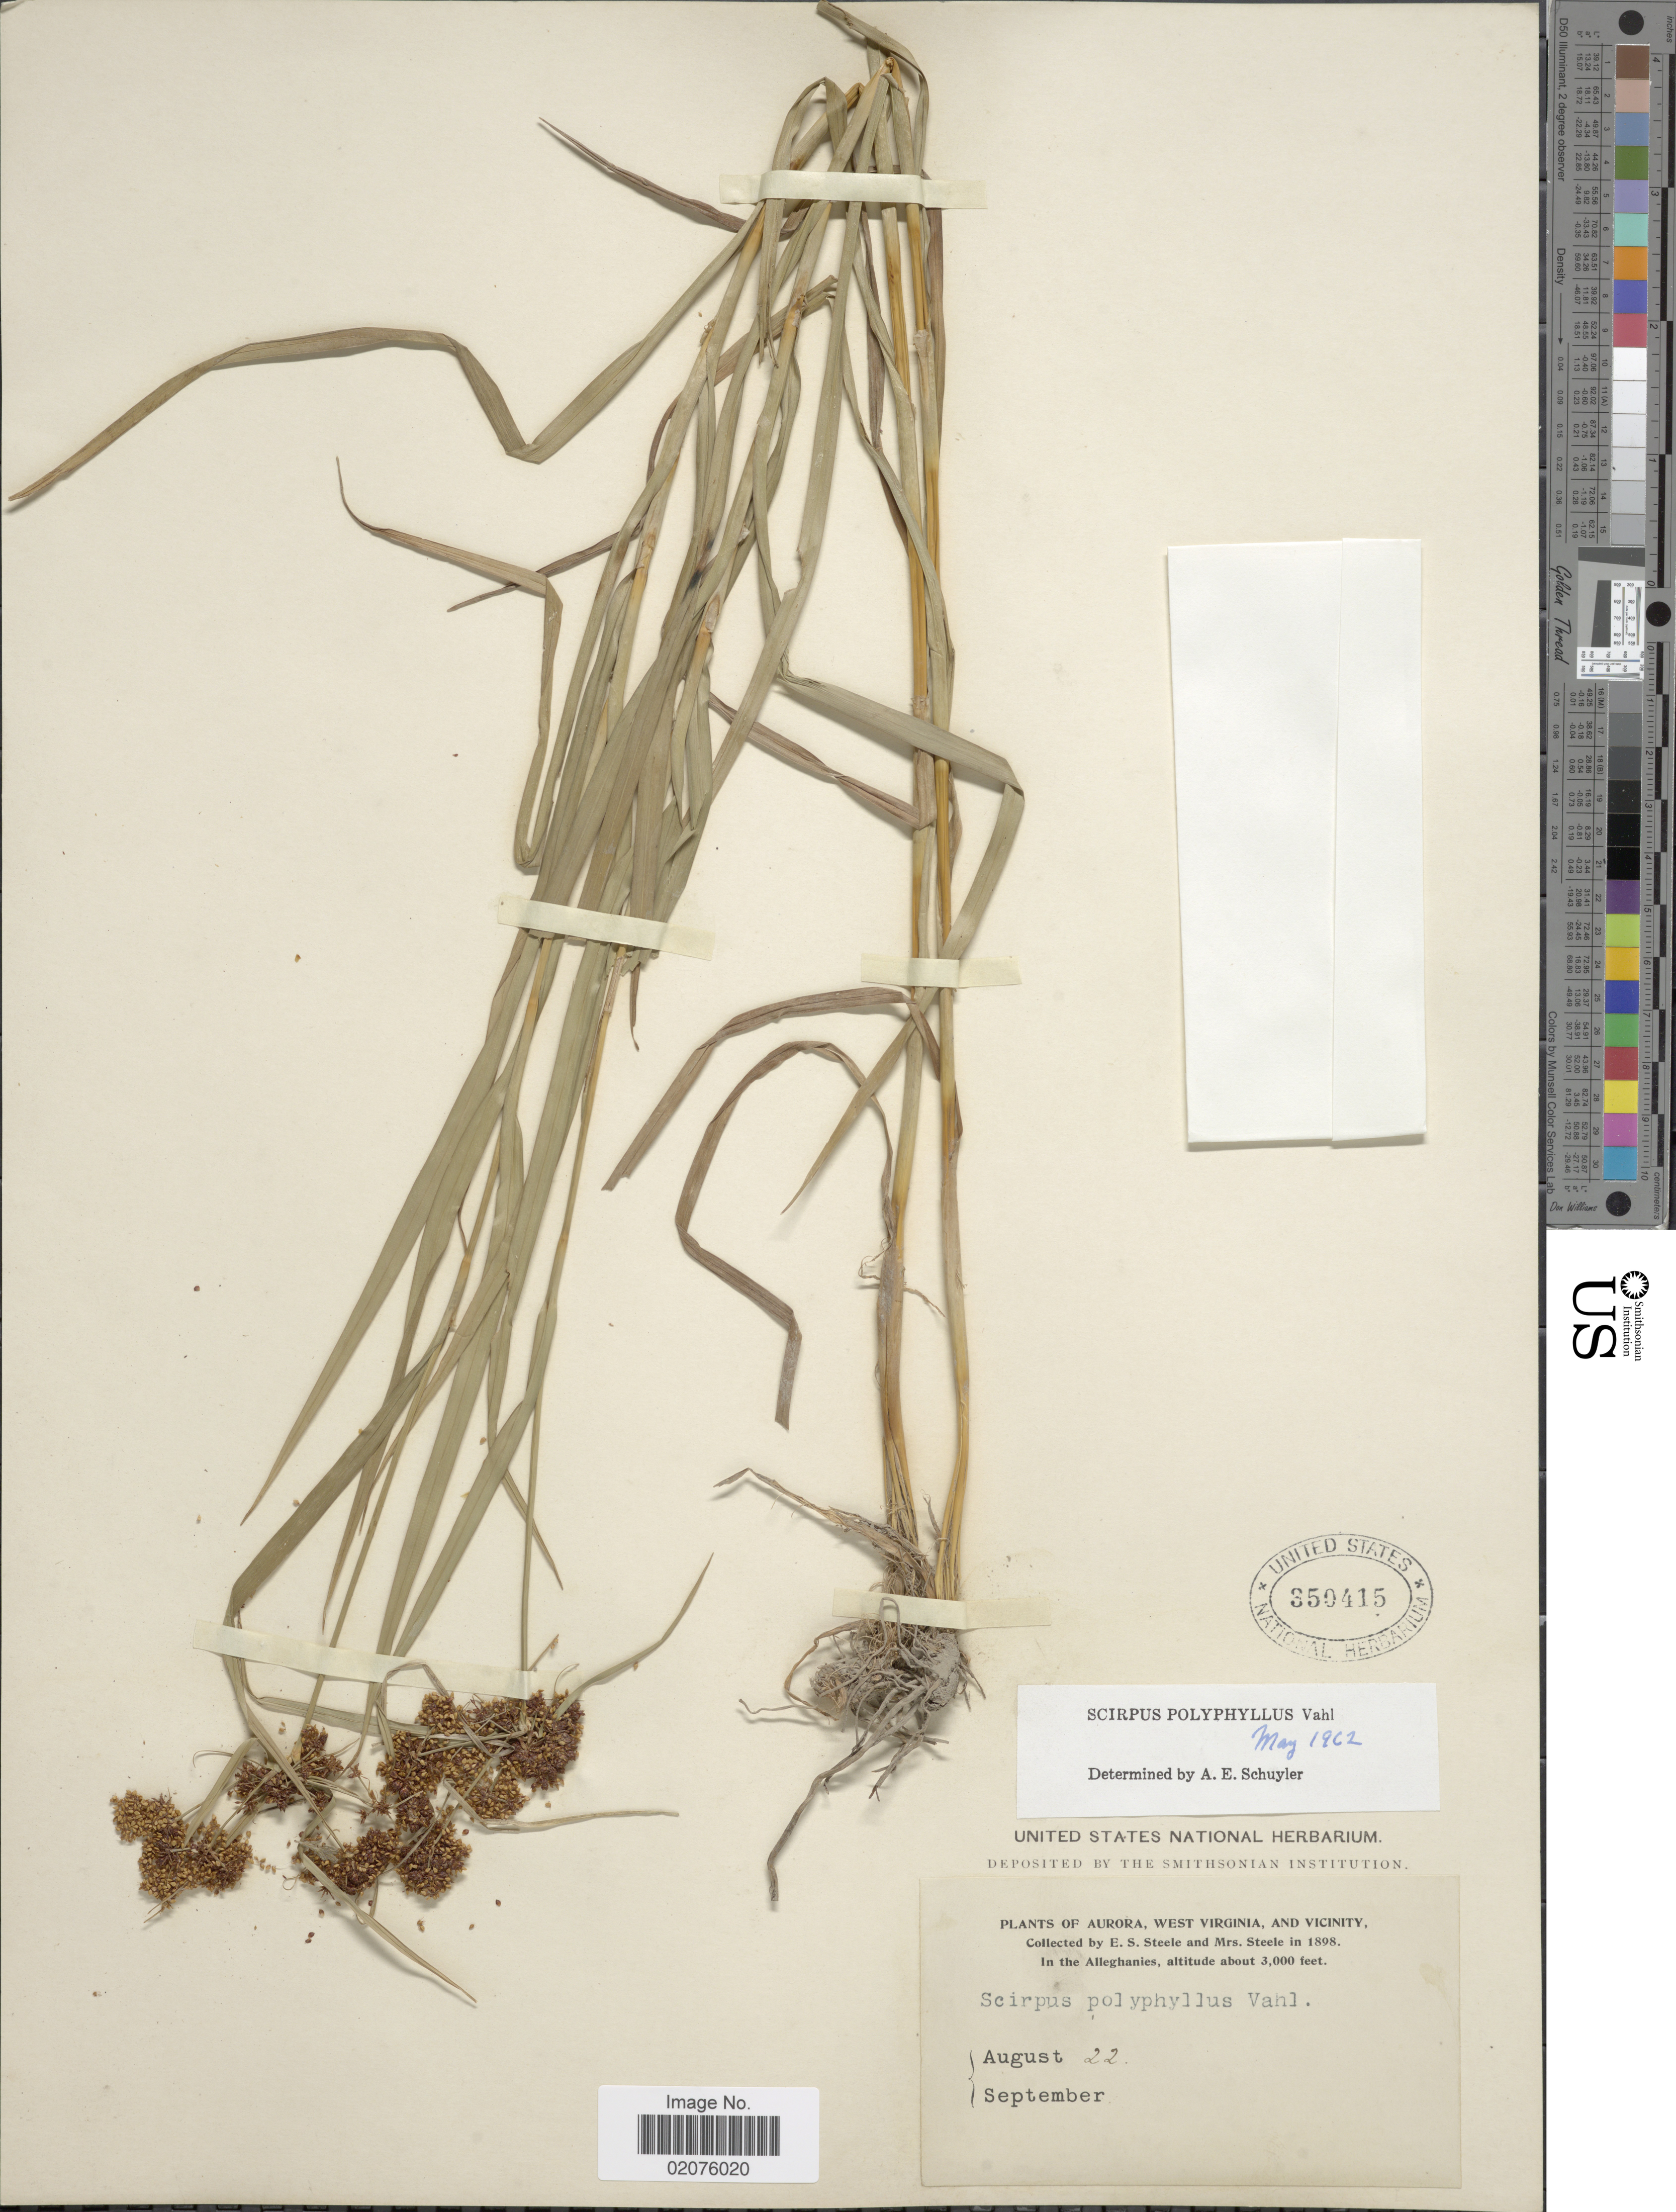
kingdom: Plantae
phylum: Tracheophyta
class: Liliopsida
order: Poales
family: Cyperaceae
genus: Scirpus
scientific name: Scirpus polyphyllus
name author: Vahl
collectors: E. Steele & Mrs. E. S. Steele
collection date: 1898-08-22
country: United States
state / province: West Virginia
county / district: Preston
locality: Aurora, In the Alleghanies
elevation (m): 914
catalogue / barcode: US 350415